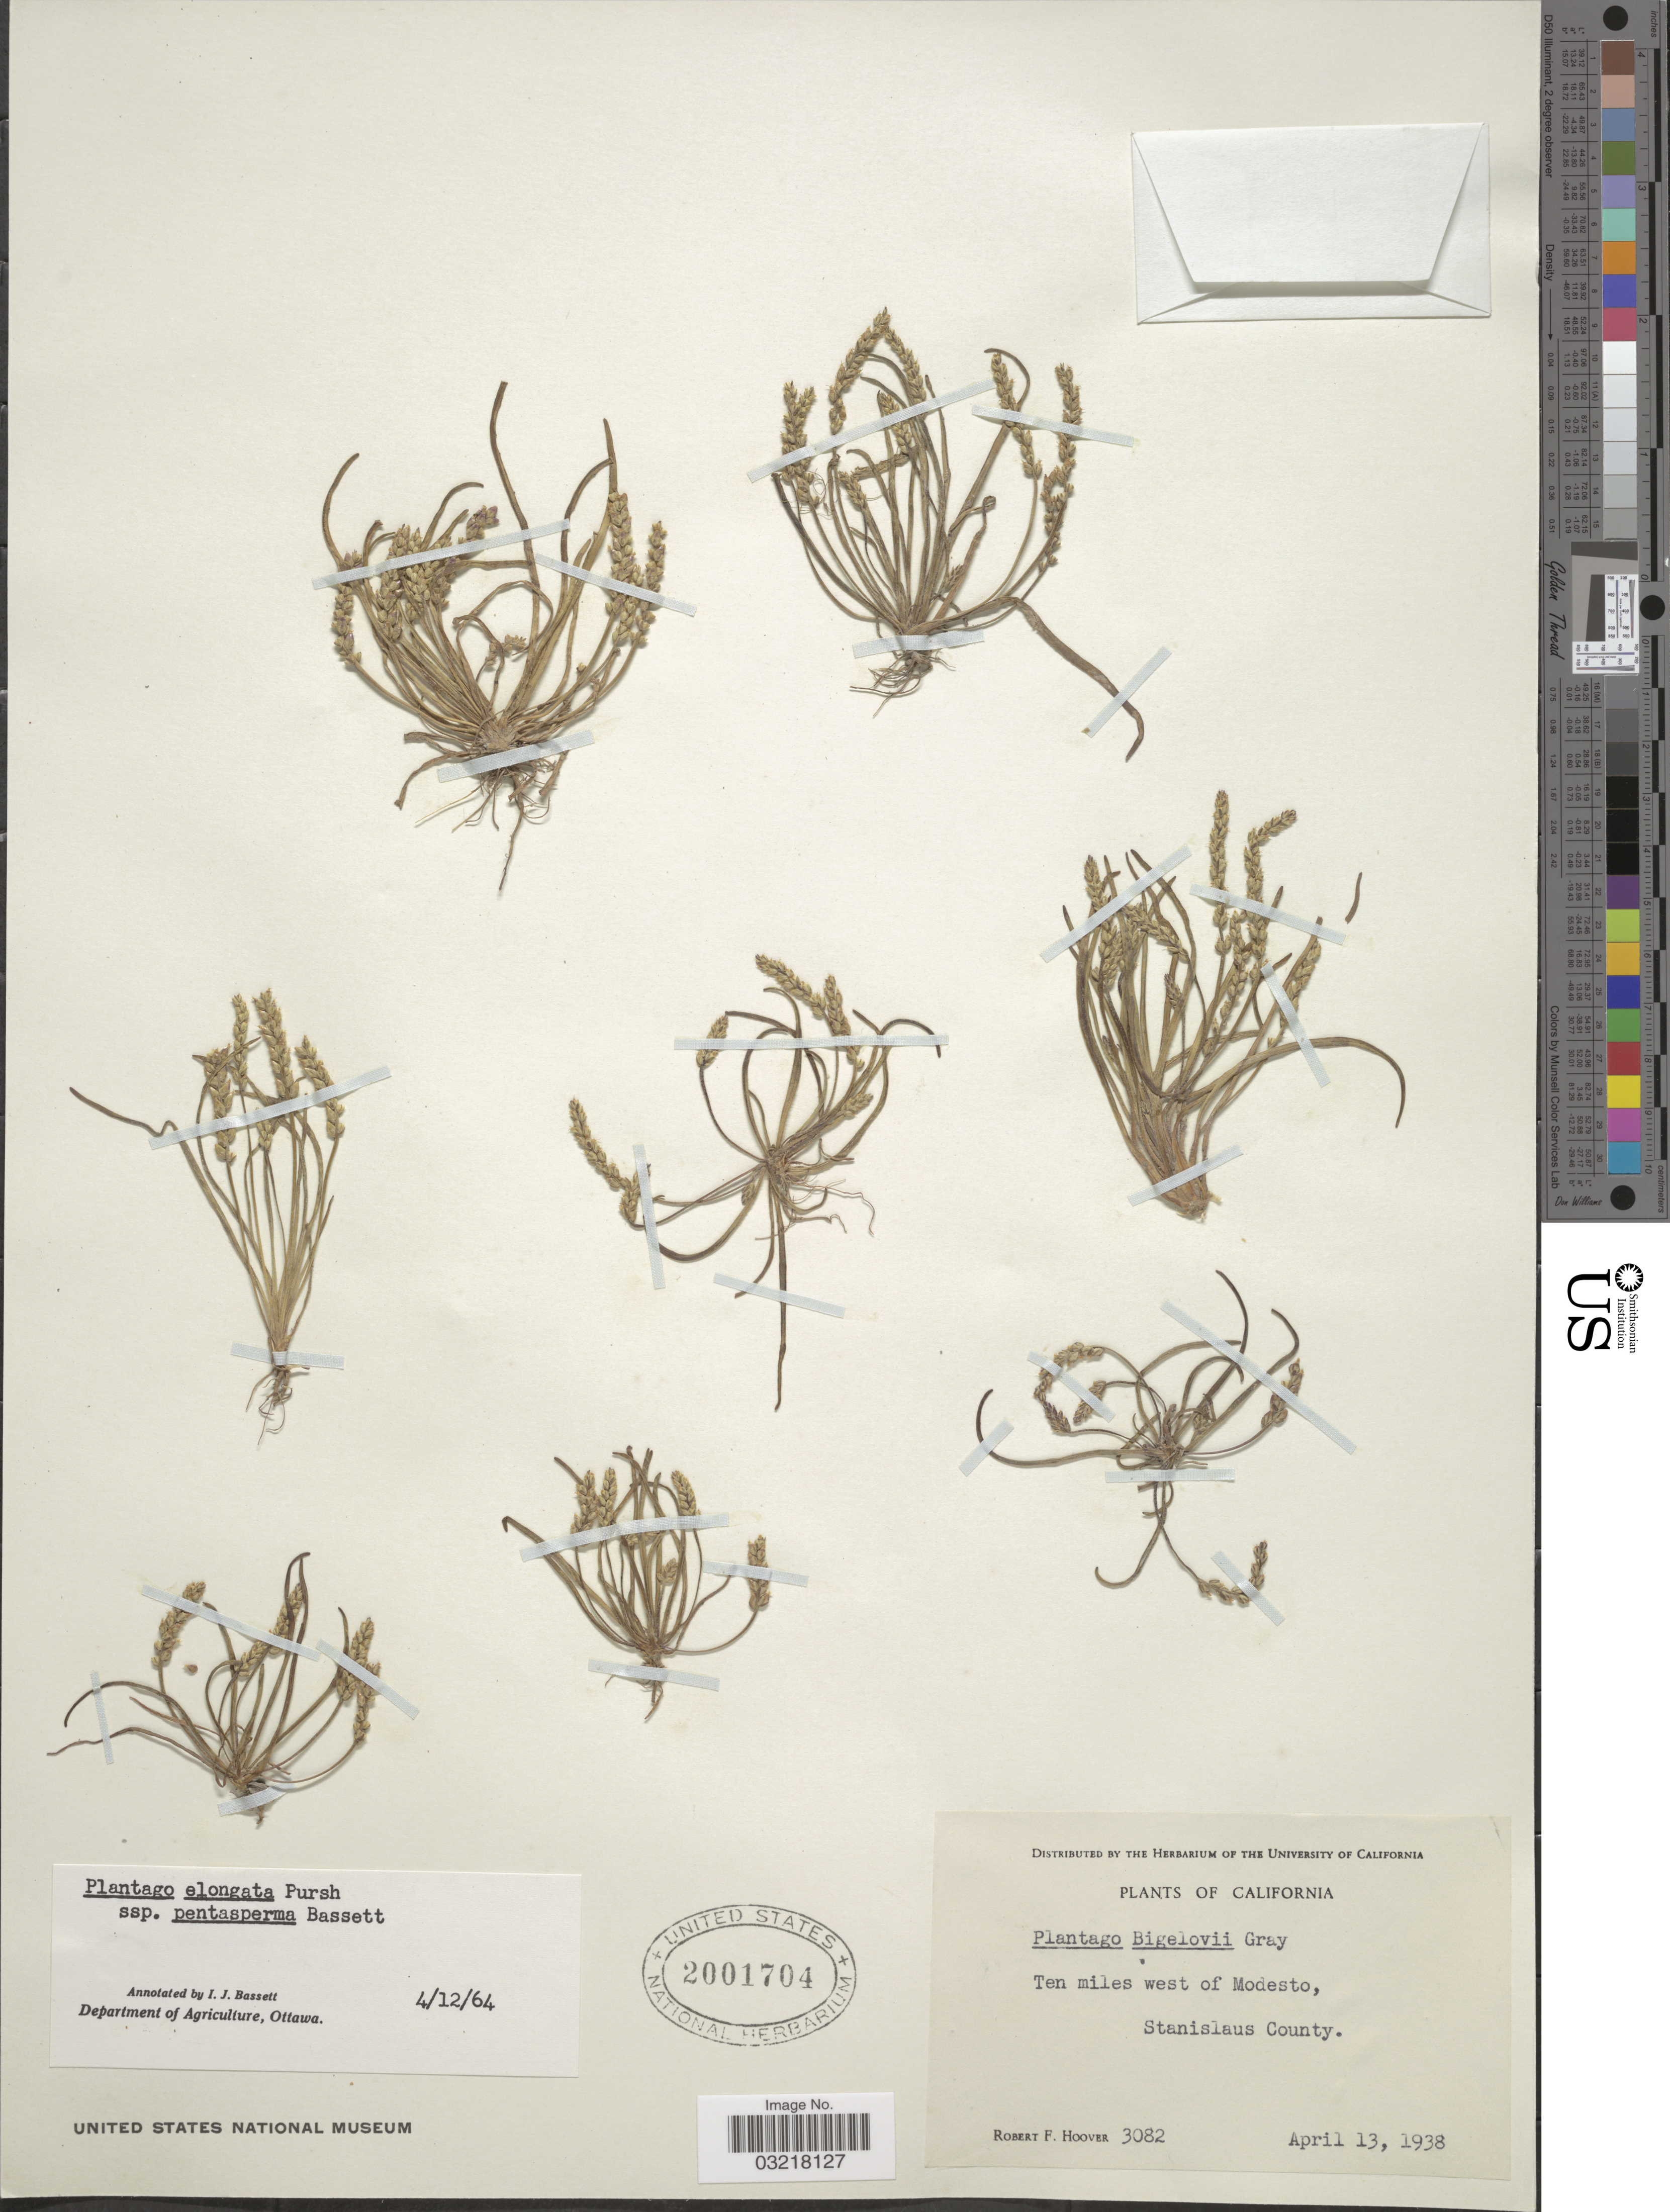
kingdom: Plantae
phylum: Tracheophyta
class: Magnoliopsida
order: Lamiales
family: Plantaginaceae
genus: Plantago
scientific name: Plantago elongata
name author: Pursh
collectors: R. F. Hoover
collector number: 3082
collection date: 1938-04-13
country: United States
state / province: California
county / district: Stanislaus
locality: Ten miles west of Modesto, Stanislaus County.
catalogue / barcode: US 2001704